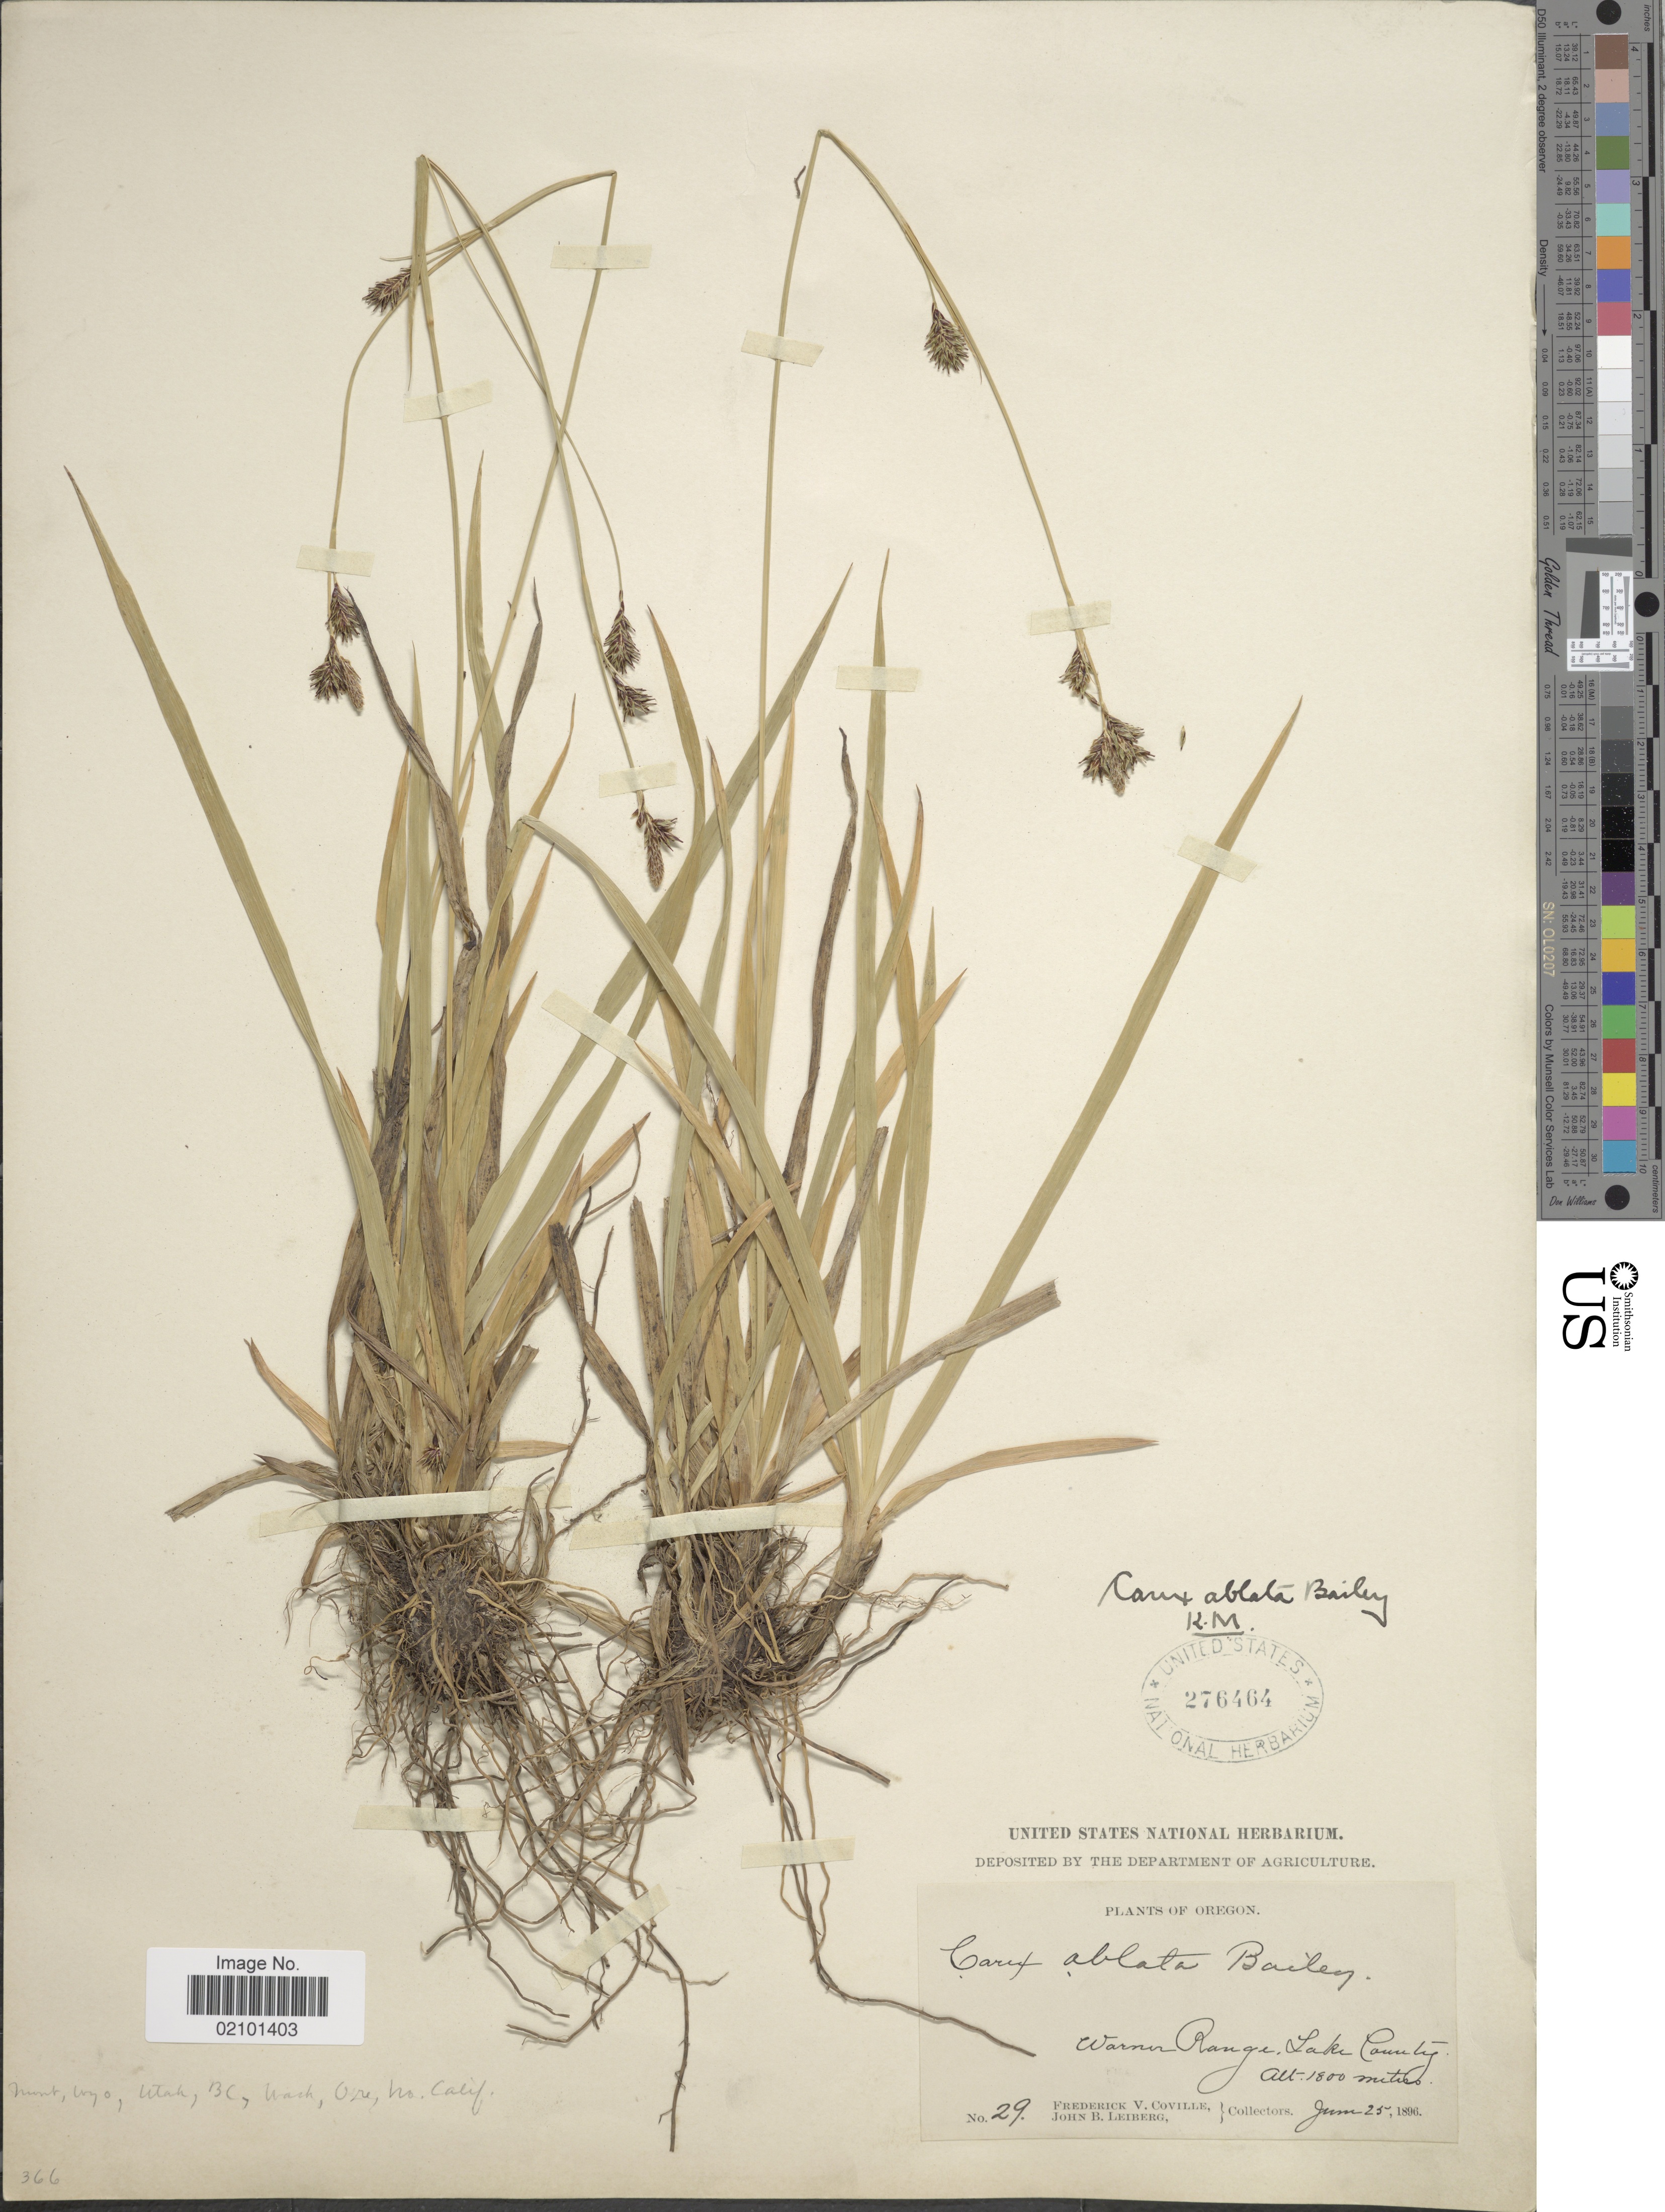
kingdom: Plantae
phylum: Tracheophyta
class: Liliopsida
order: Poales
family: Cyperaceae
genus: Carex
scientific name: Carex ablata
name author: L.H. Bailey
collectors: F. V. Coville & J. B. Leiberg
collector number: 29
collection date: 1896-06-25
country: United States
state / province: Oregon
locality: Warner Range, Lake County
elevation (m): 1800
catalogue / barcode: US 276464